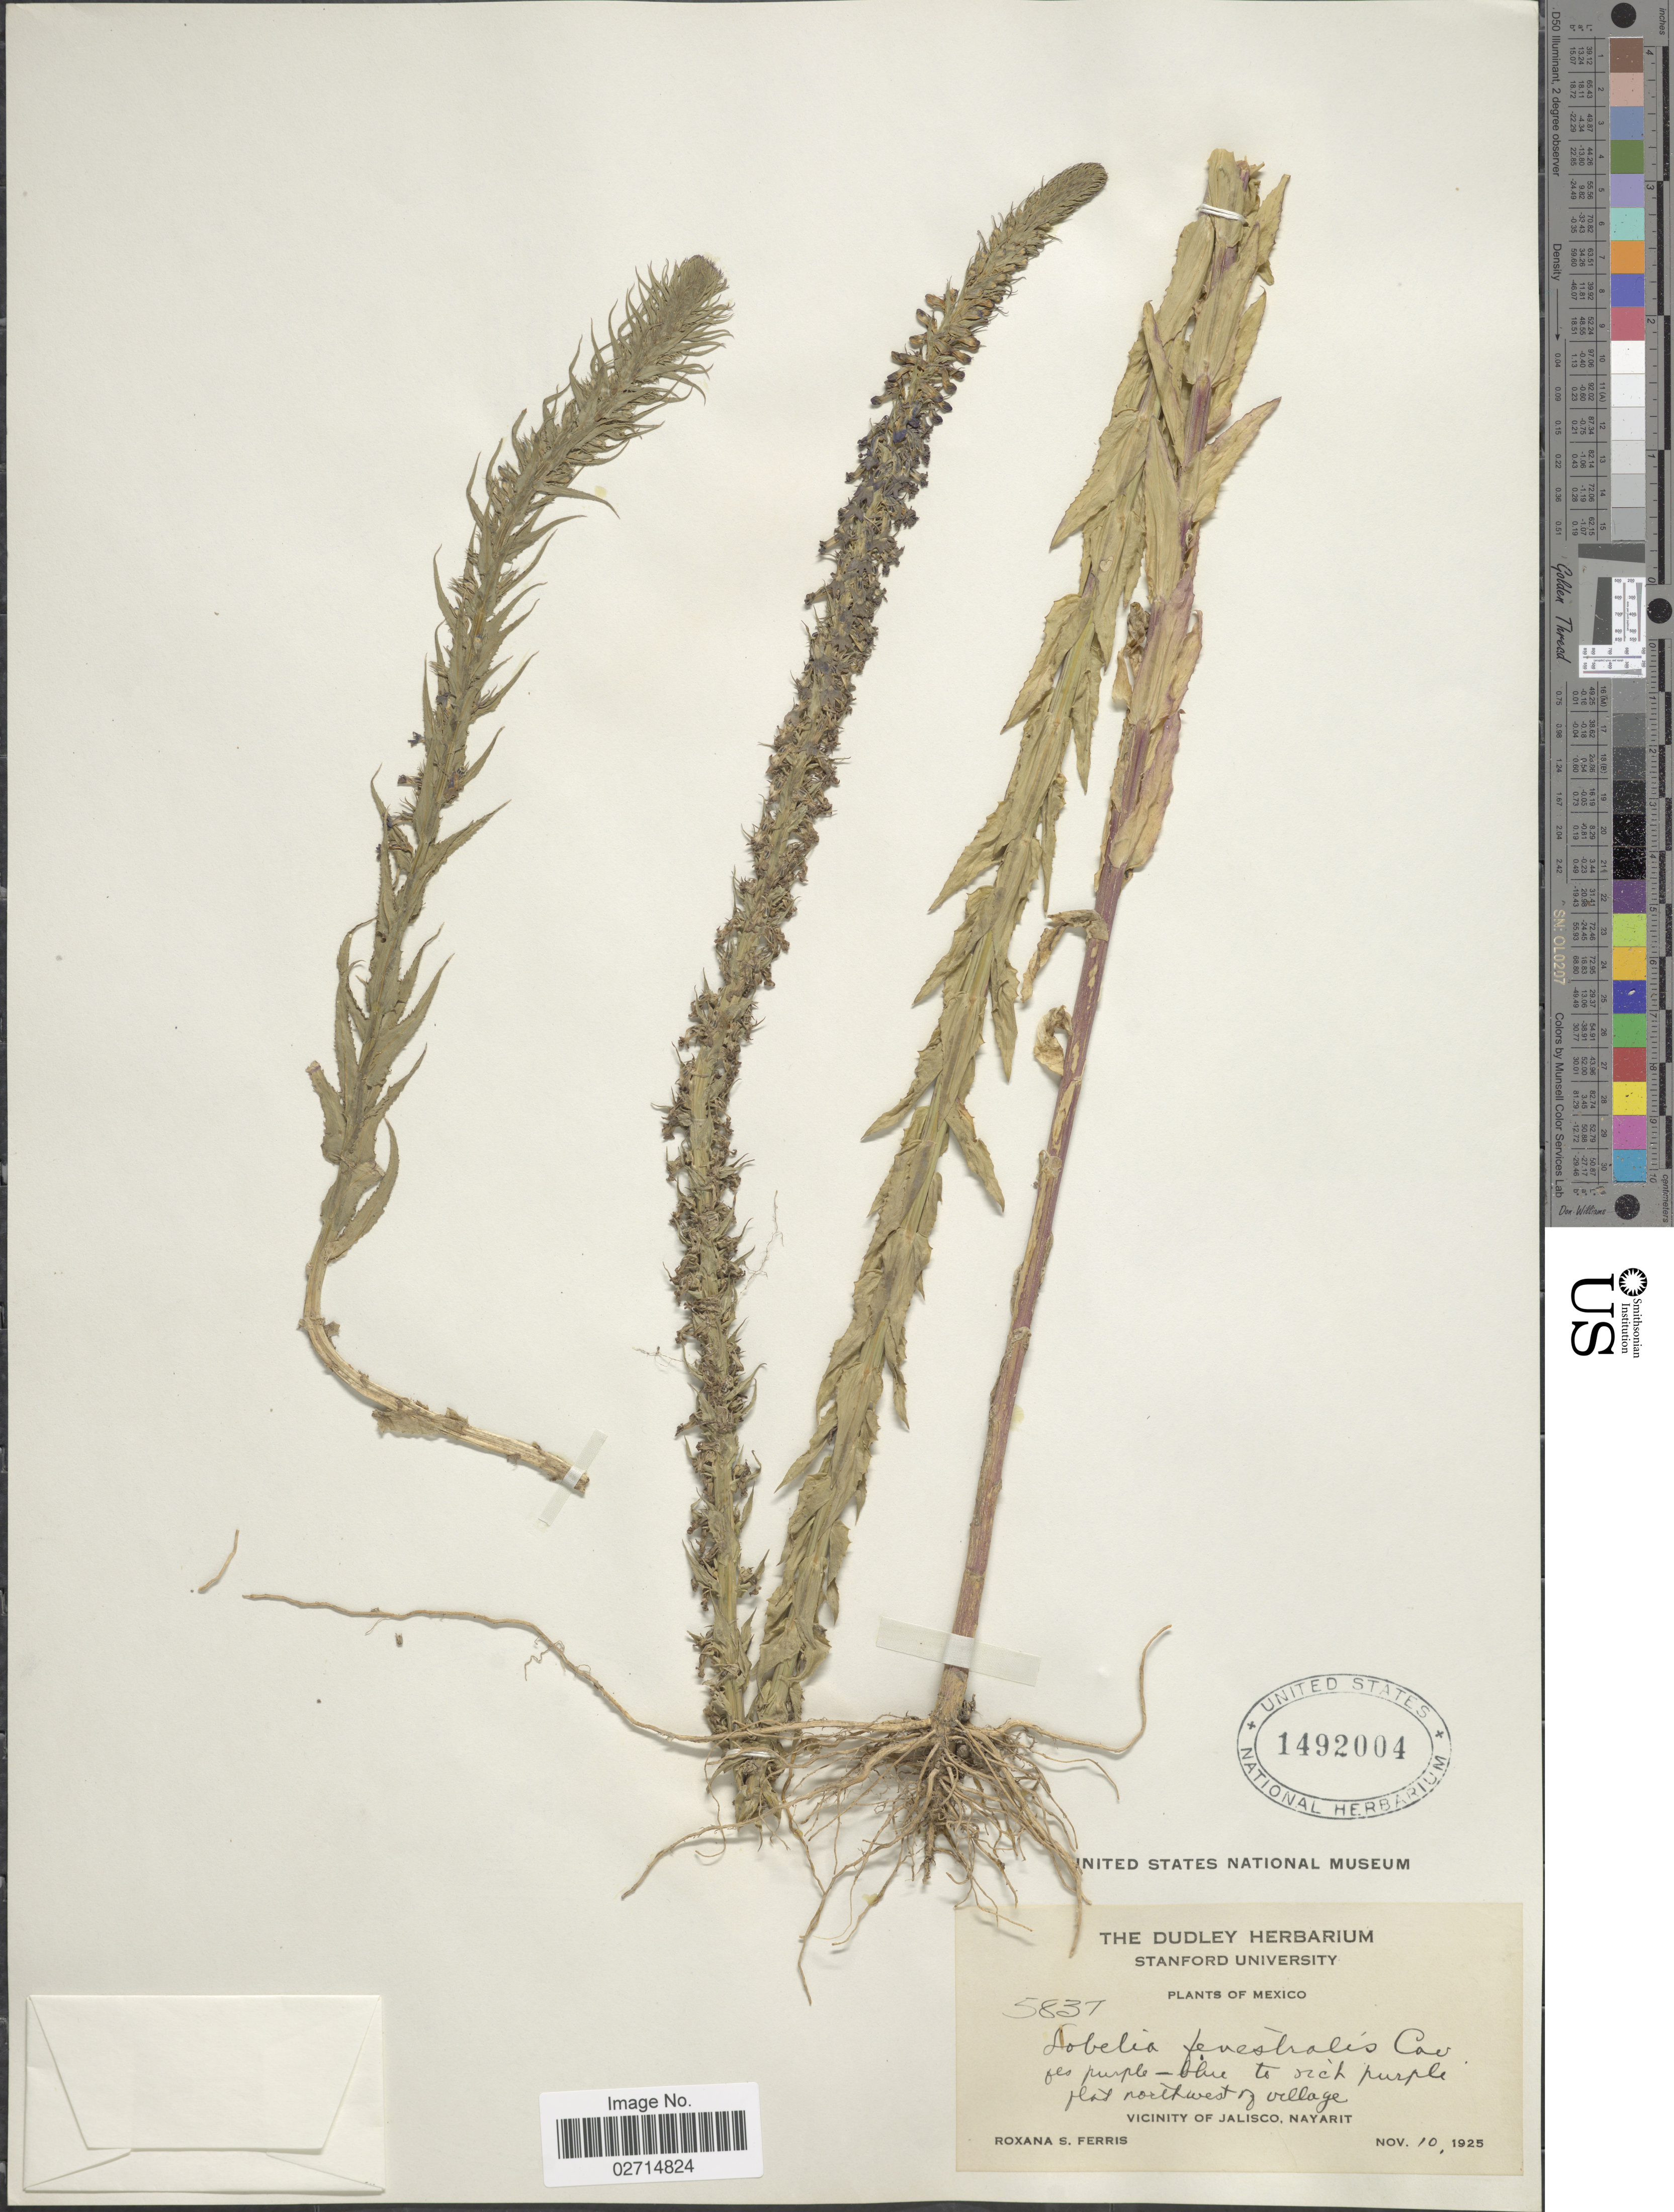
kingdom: Plantae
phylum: Tracheophyta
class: Magnoliopsida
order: Asterales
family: Campanulaceae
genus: Lobelia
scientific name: Lobelia fenestralis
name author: Cav.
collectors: R. S. Ferris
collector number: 5837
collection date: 1925-11-10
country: Mexico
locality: Flat northwest of village. Vicinity of Jalisco, Nayarit.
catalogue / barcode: US 1492004